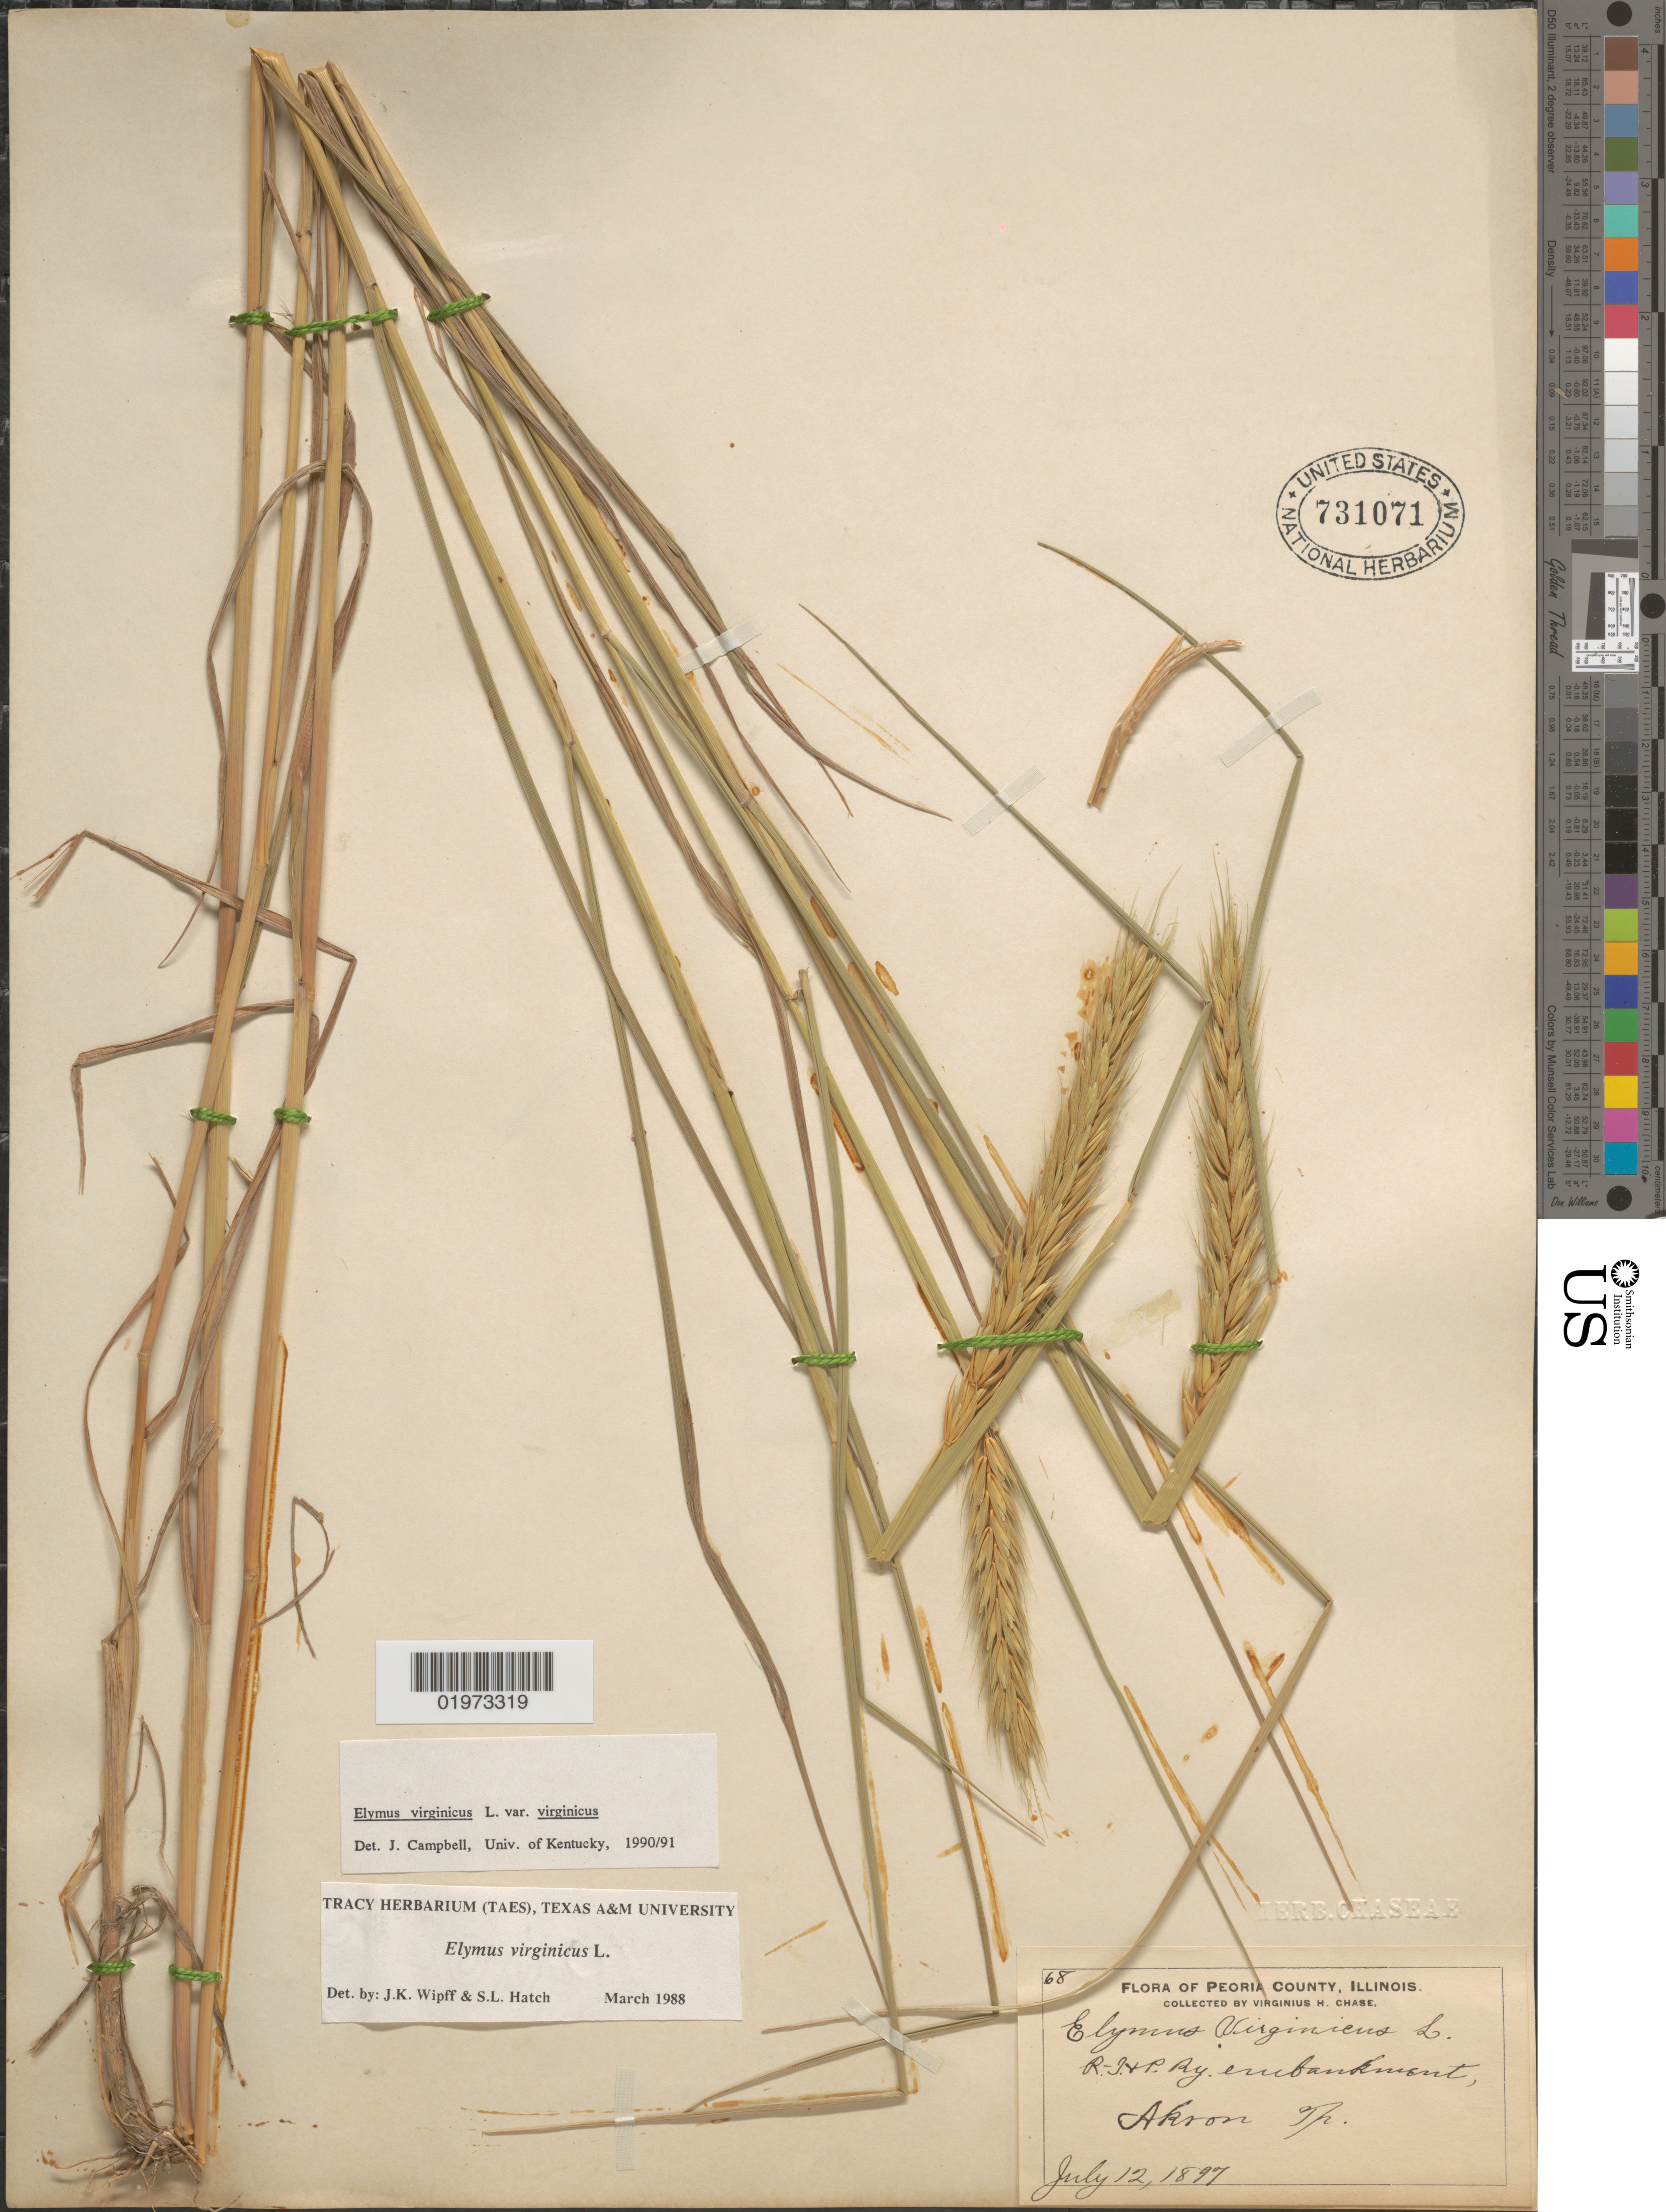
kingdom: Plantae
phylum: Tracheophyta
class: Liliopsida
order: Poales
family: Poaceae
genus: Elymus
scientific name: Elymus virginicus var. virginicus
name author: L.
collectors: V. H. Chase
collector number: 68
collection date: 1897-07-12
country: United States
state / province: Illinois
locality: Peoria County. R.-I. & P. Ry. embankment, Akron Tp.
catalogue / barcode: US 731071